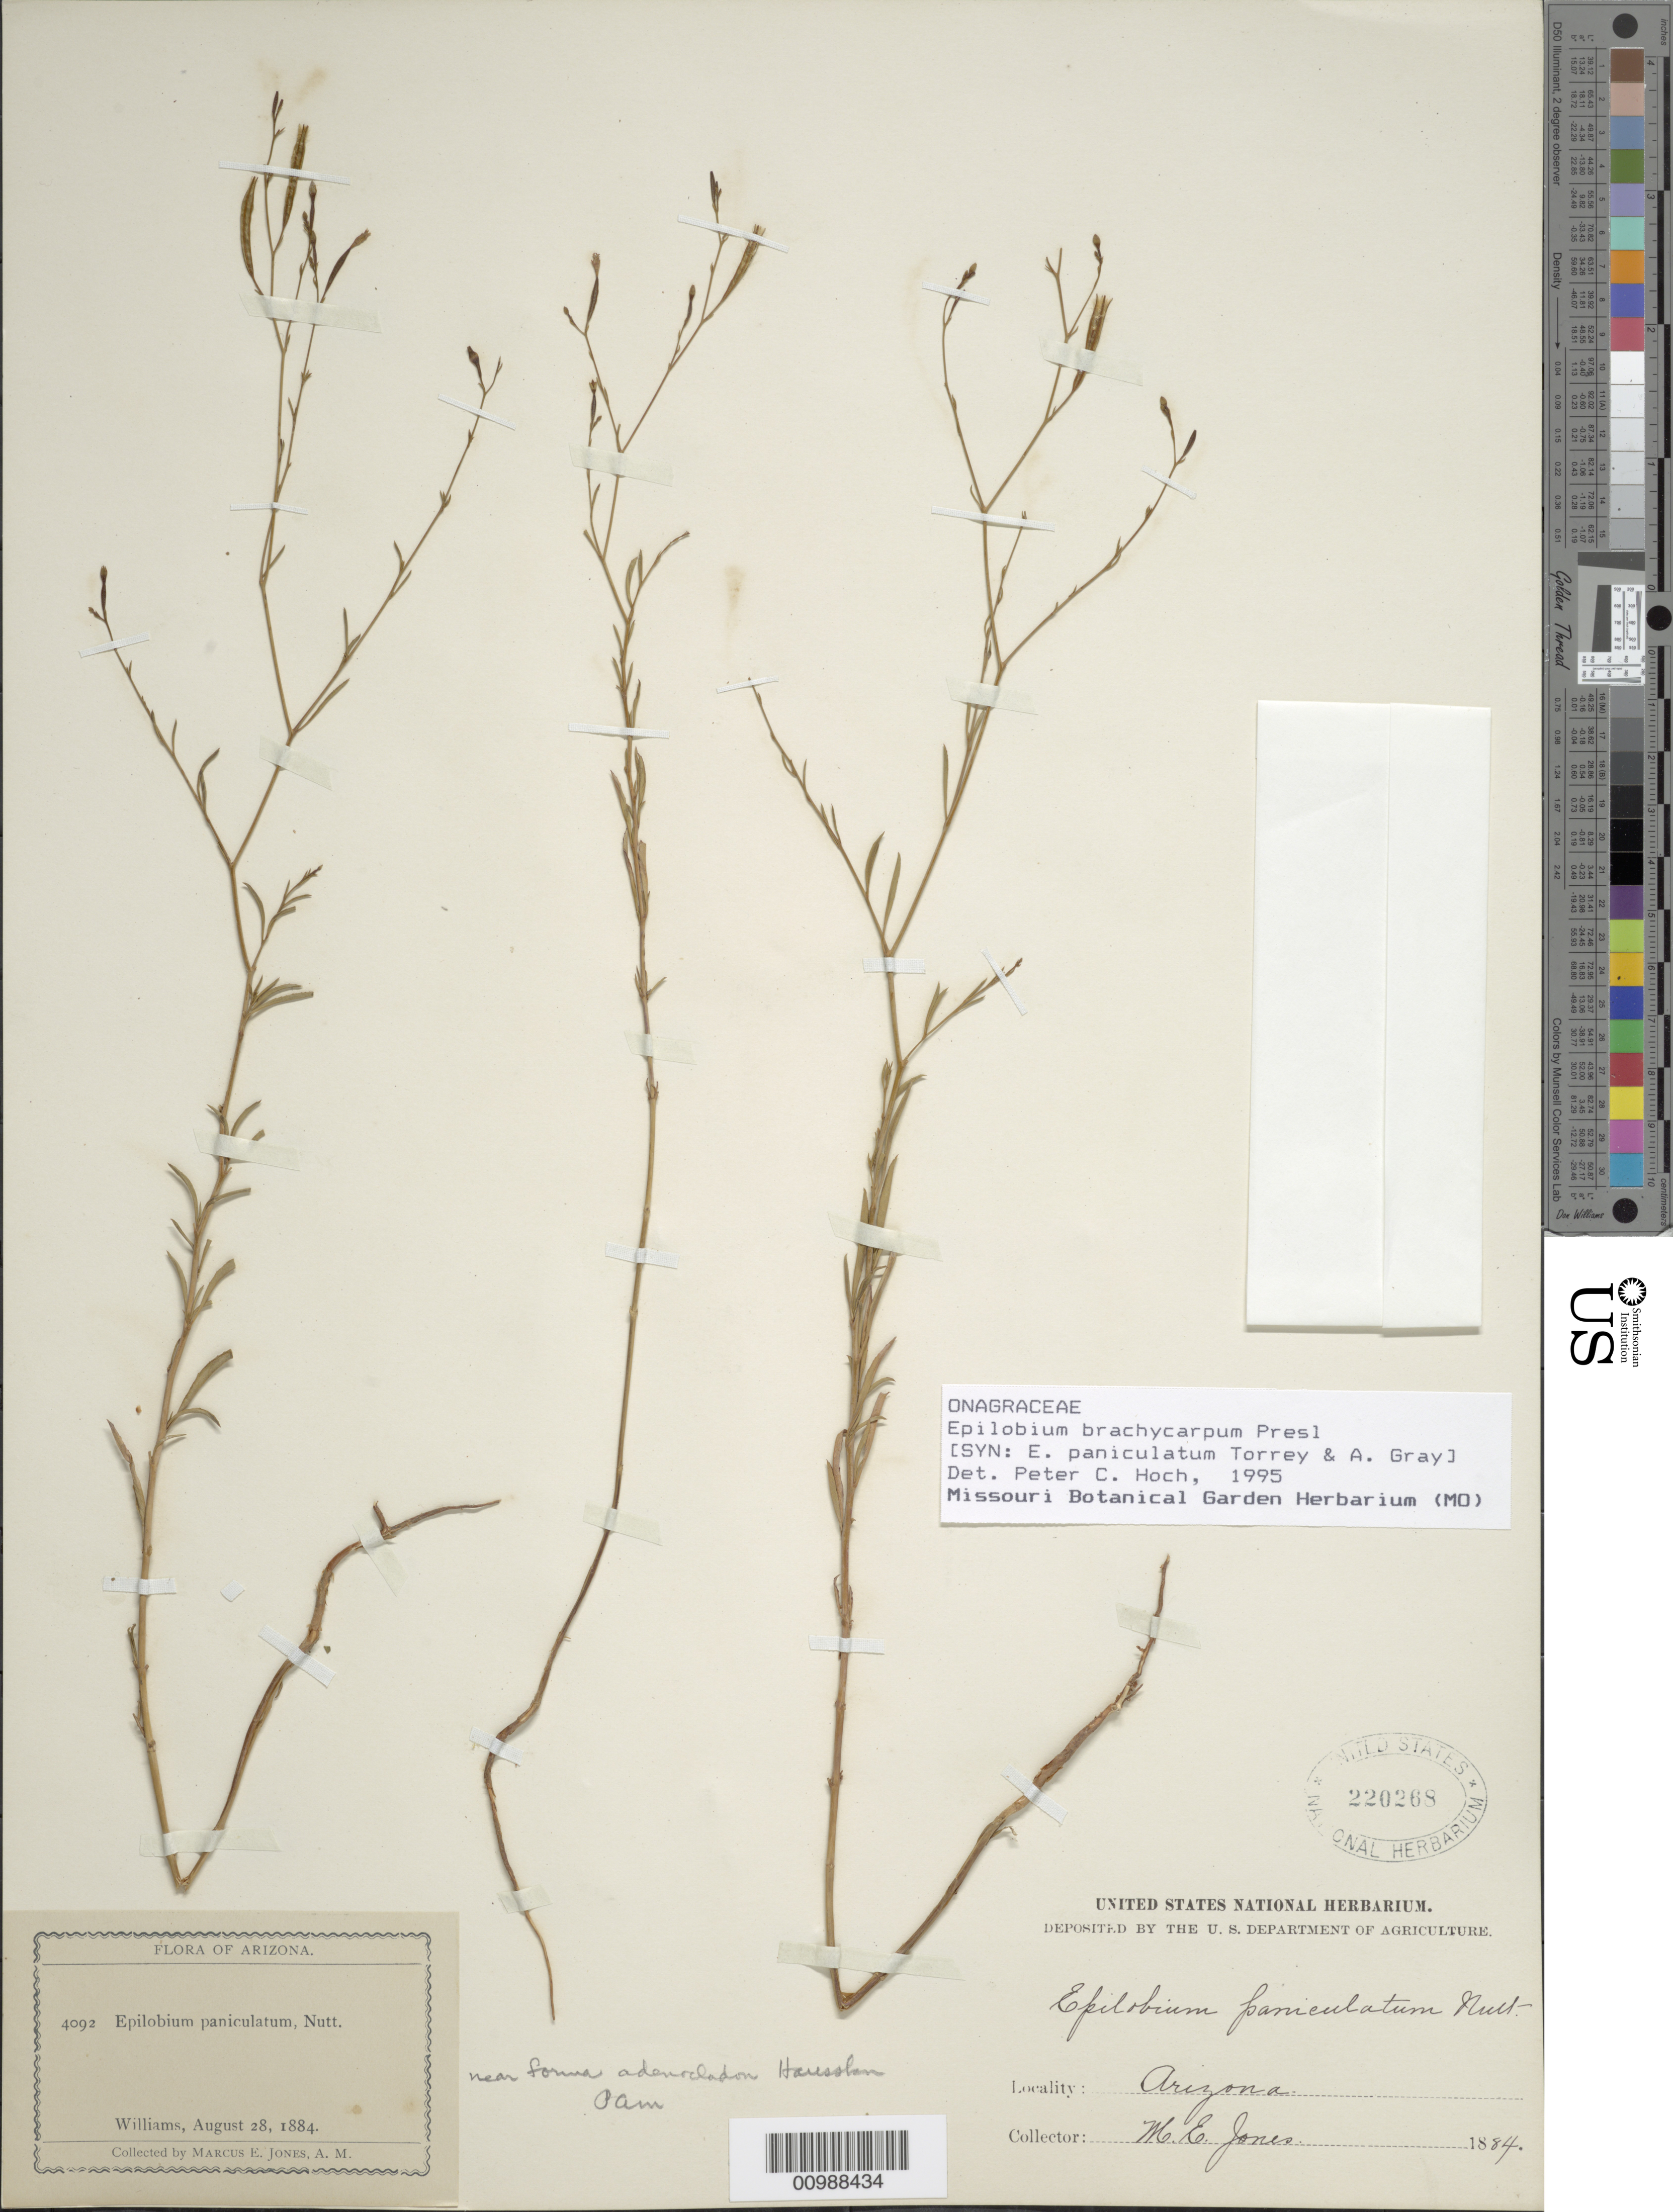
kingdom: Plantae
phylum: Tracheophyta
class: Magnoliopsida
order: Myrtales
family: Onagraceae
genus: Epilobium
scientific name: Epilobium brachycarpum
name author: C. Presl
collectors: M. E. Jones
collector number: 4092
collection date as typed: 28 Aug 1884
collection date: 1884-08-28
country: United States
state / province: Arizona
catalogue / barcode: US 220268